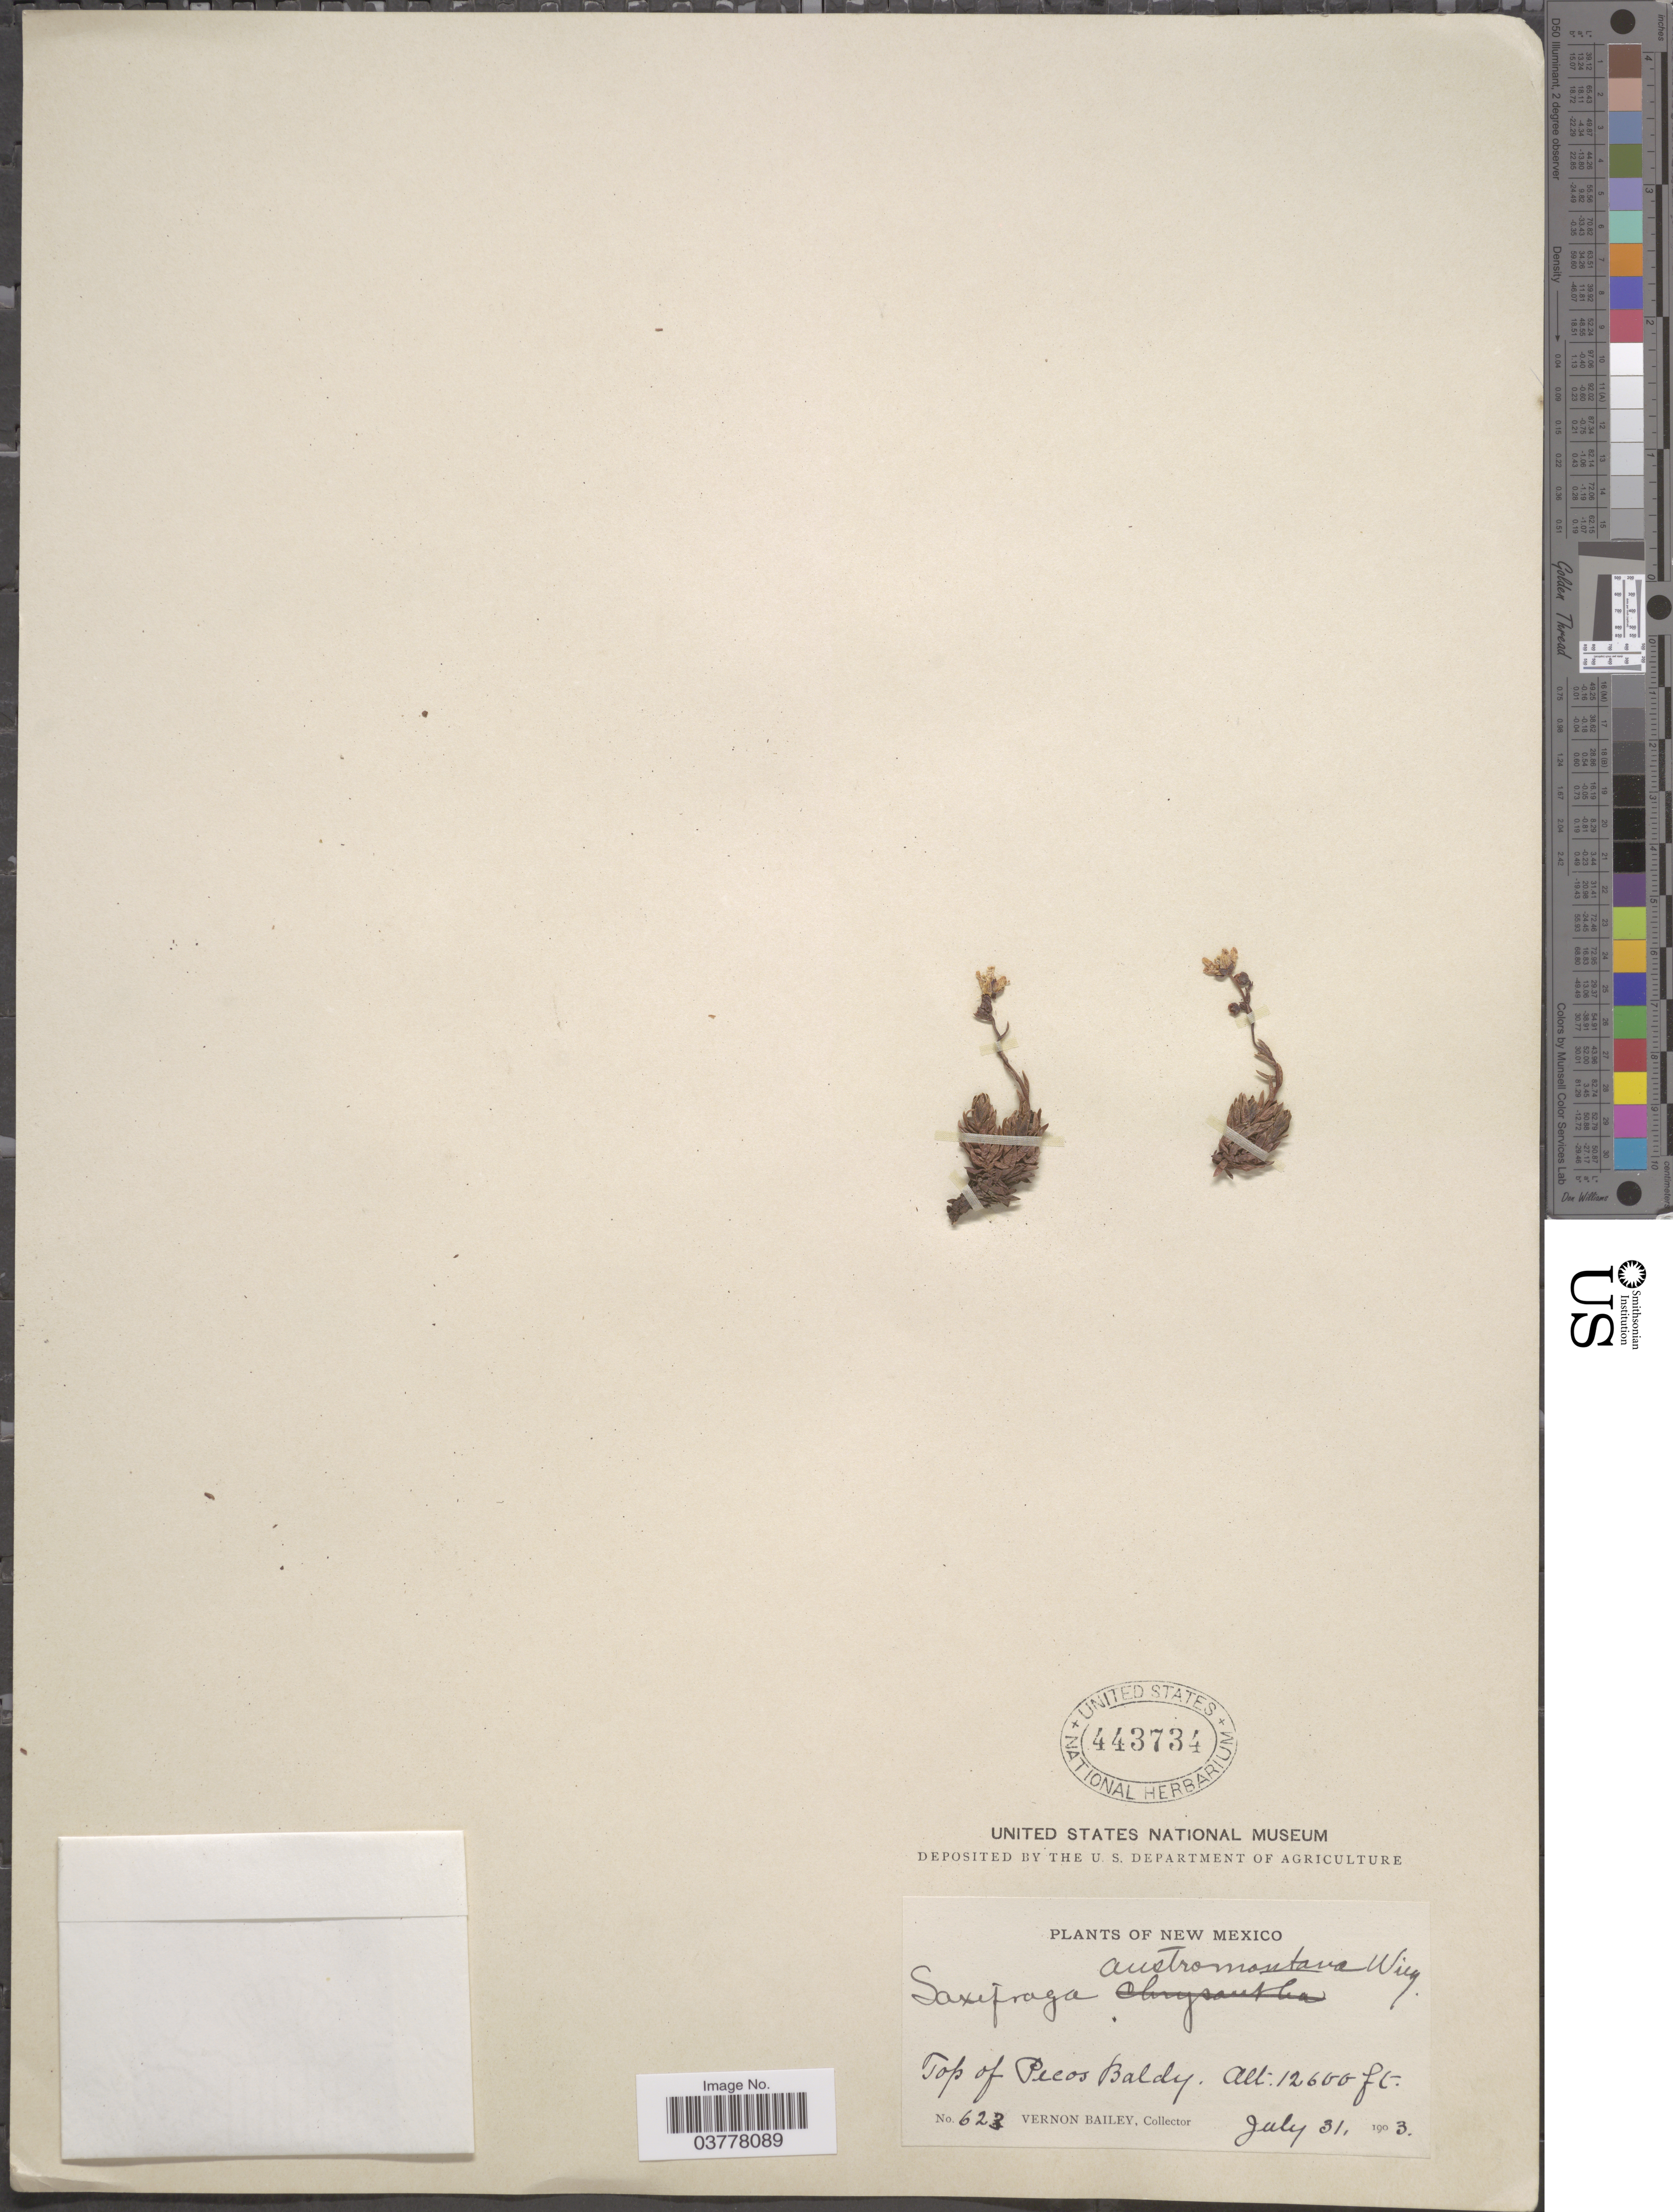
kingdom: Plantae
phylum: Tracheophyta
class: Magnoliopsida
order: Saxifragales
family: Saxifragaceae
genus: Saxifraga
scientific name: Saxifraga bronchialis subsp. austromontana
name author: (Wiegand) Piper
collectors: V. O. Bailey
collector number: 623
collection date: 1903-07-31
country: United States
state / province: New Mexico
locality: Top of Pecos Baldy.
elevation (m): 3840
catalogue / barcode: US 443734